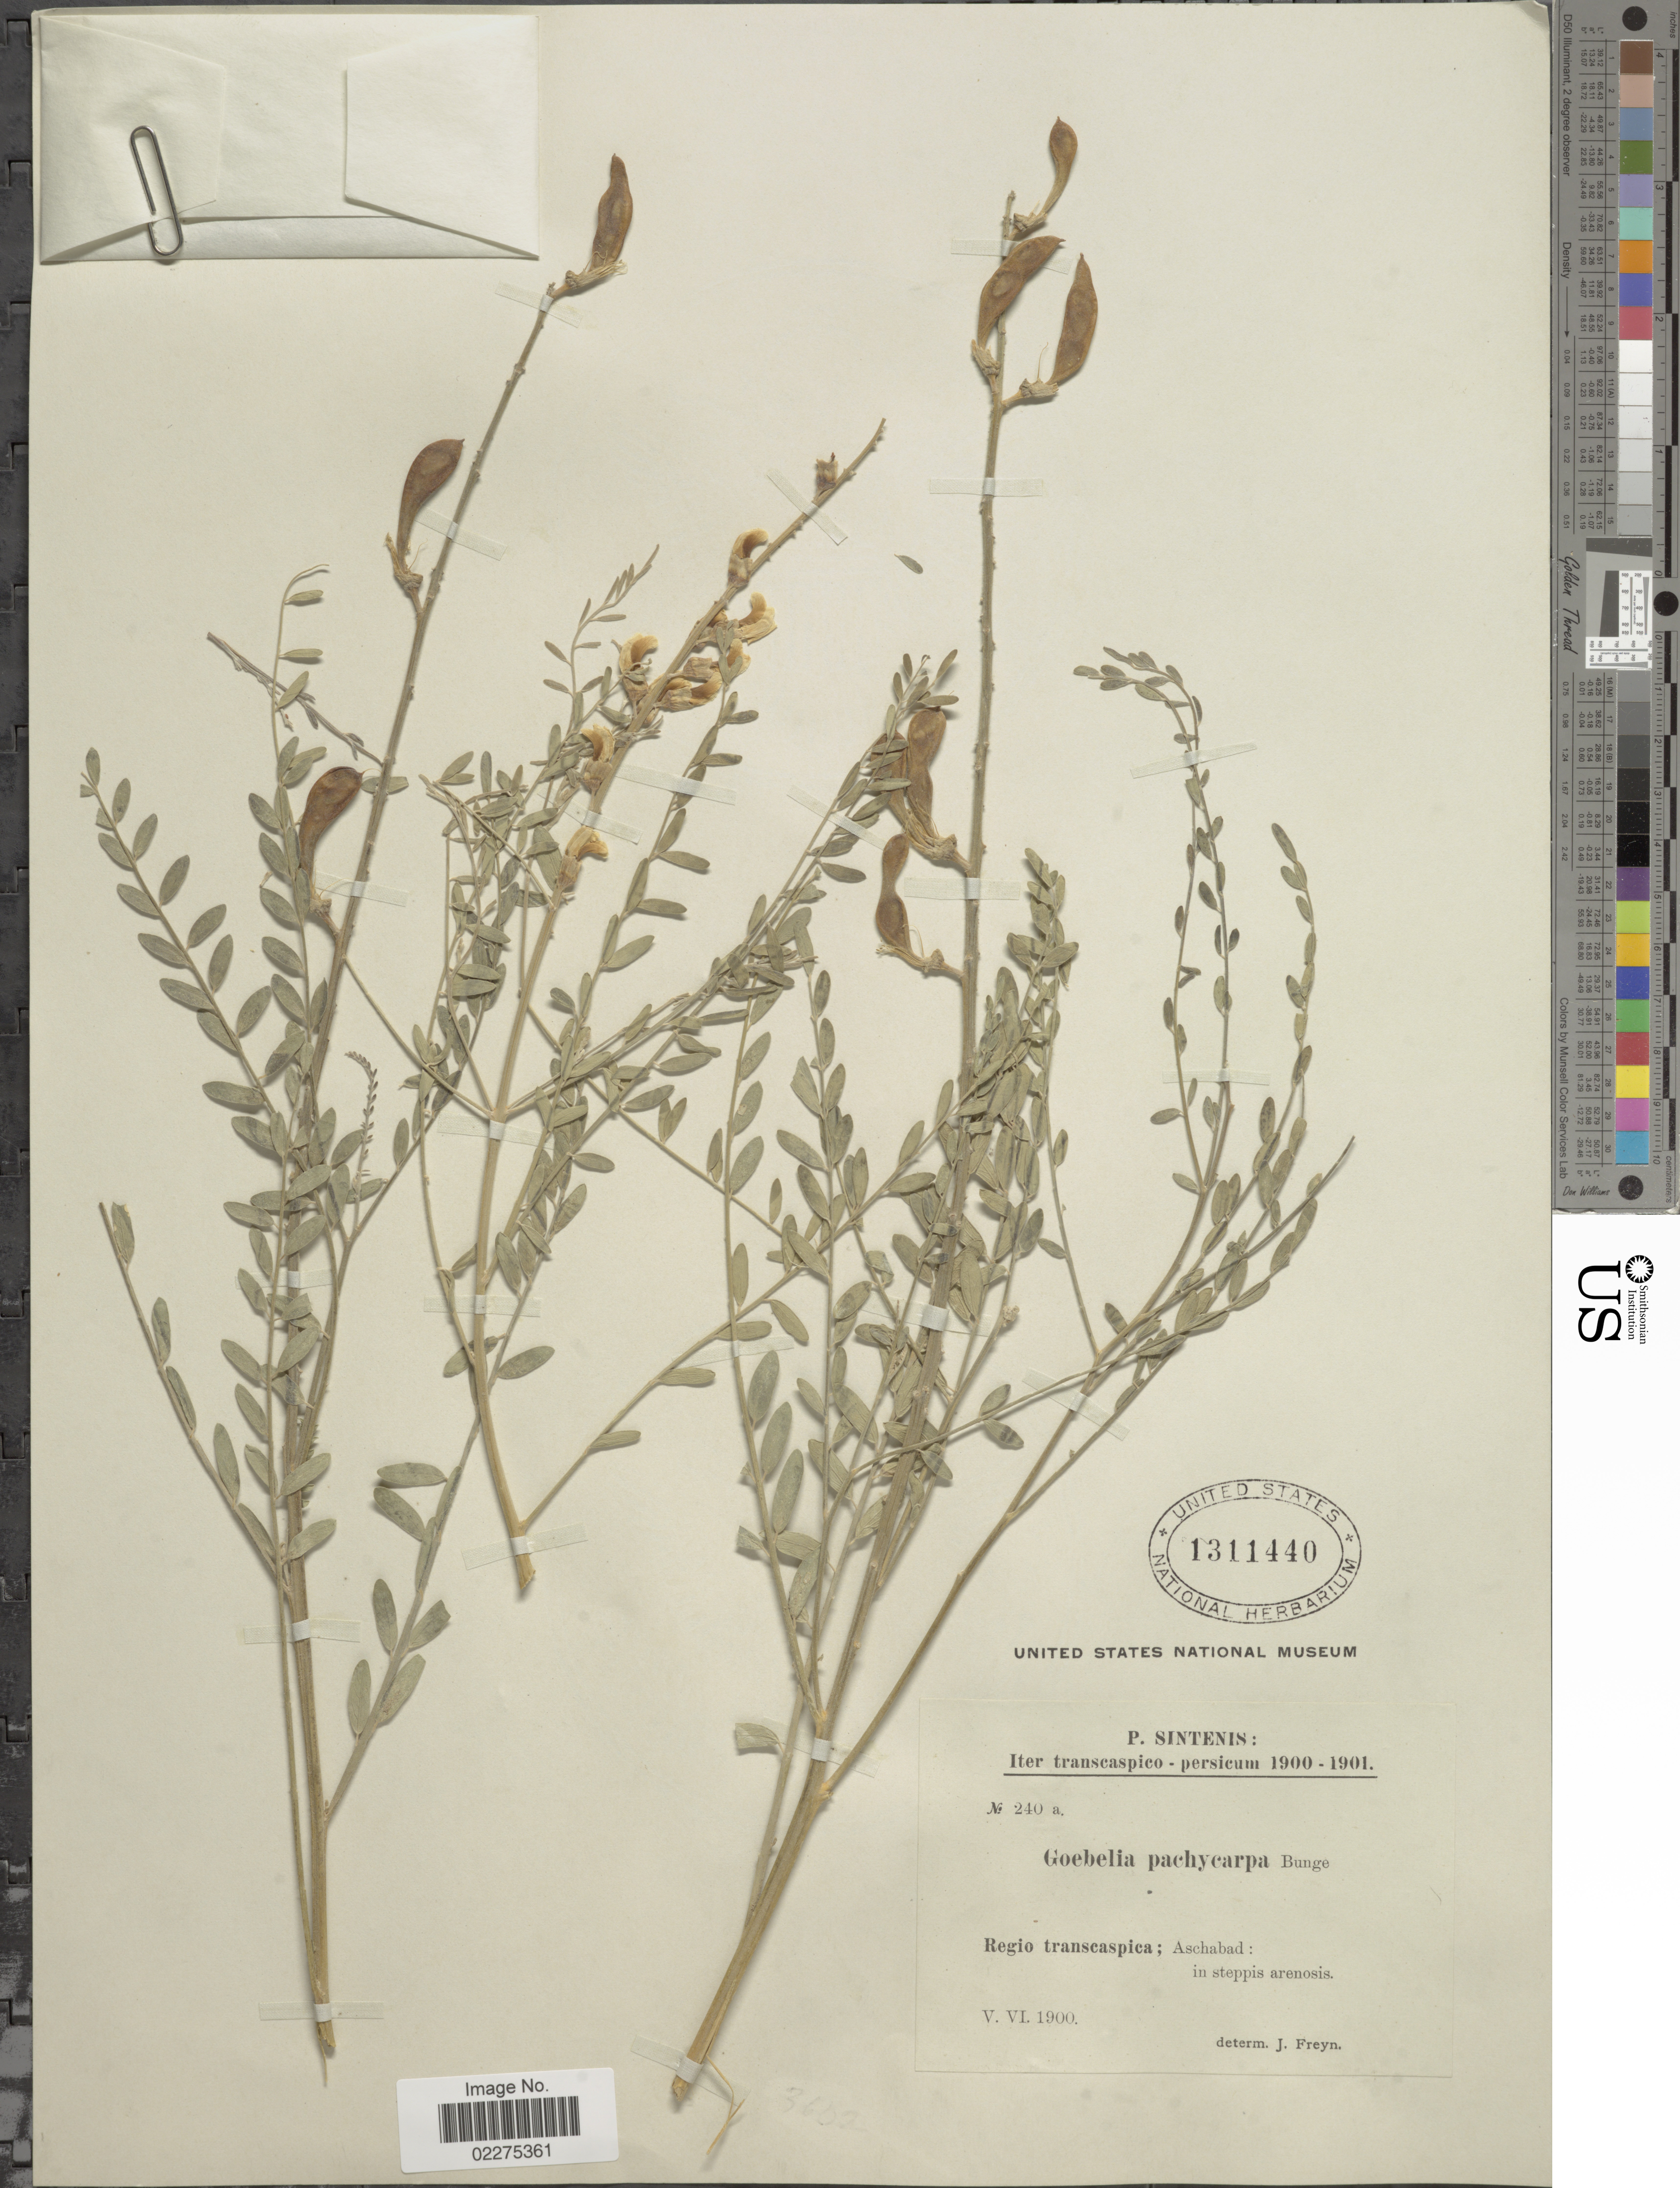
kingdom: Plantae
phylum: Tracheophyta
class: Magnoliopsida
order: Fabales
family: Fabaceae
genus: Sophora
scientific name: Sophora pachycarpa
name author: Schrenk ex C.A. Mey.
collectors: P. Sintenis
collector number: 240a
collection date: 1900-05/1900-06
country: Turkmenistan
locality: Regio transcaspica; Aschabad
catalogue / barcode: US 1311440